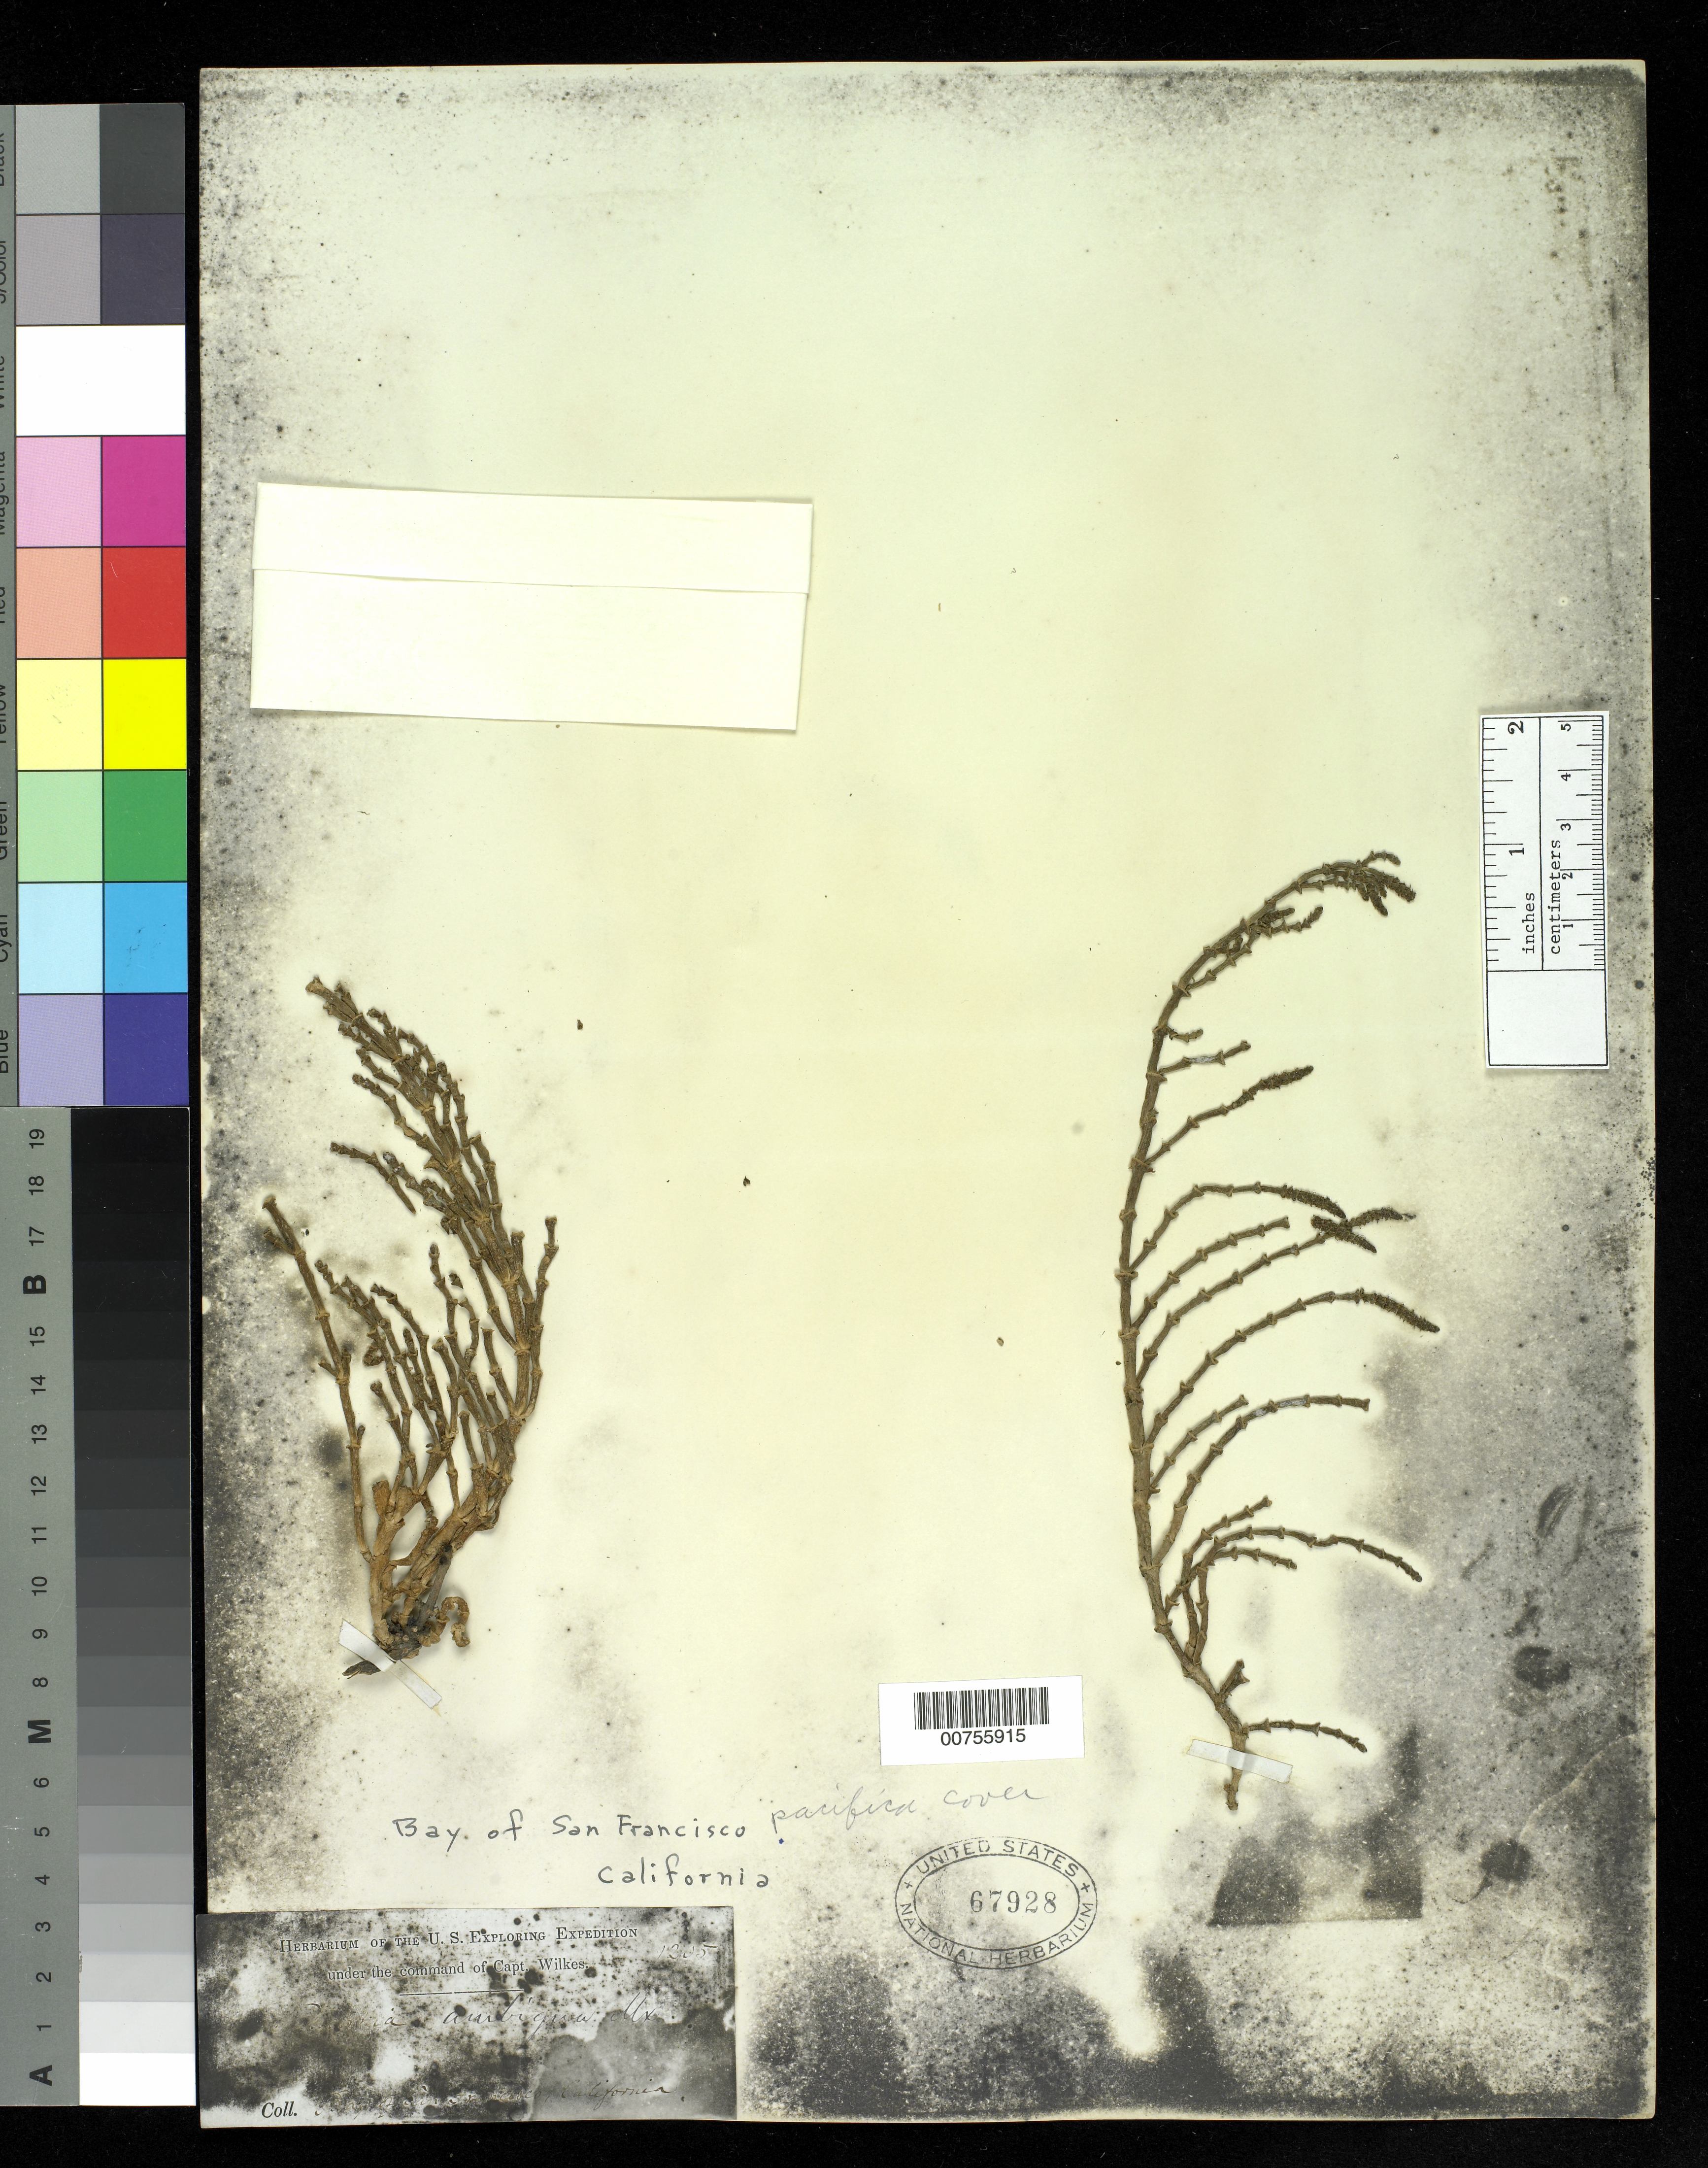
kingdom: Plantae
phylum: Tracheophyta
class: Magnoliopsida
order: Caryophyllales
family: Amaranthaceae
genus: Salicornia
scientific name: Salicornia pacifica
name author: Standl.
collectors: Wilkes Explor. Exped.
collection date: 1838/1842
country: United States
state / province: California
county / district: San Francisco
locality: Bay of San Francisco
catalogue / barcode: US 67928